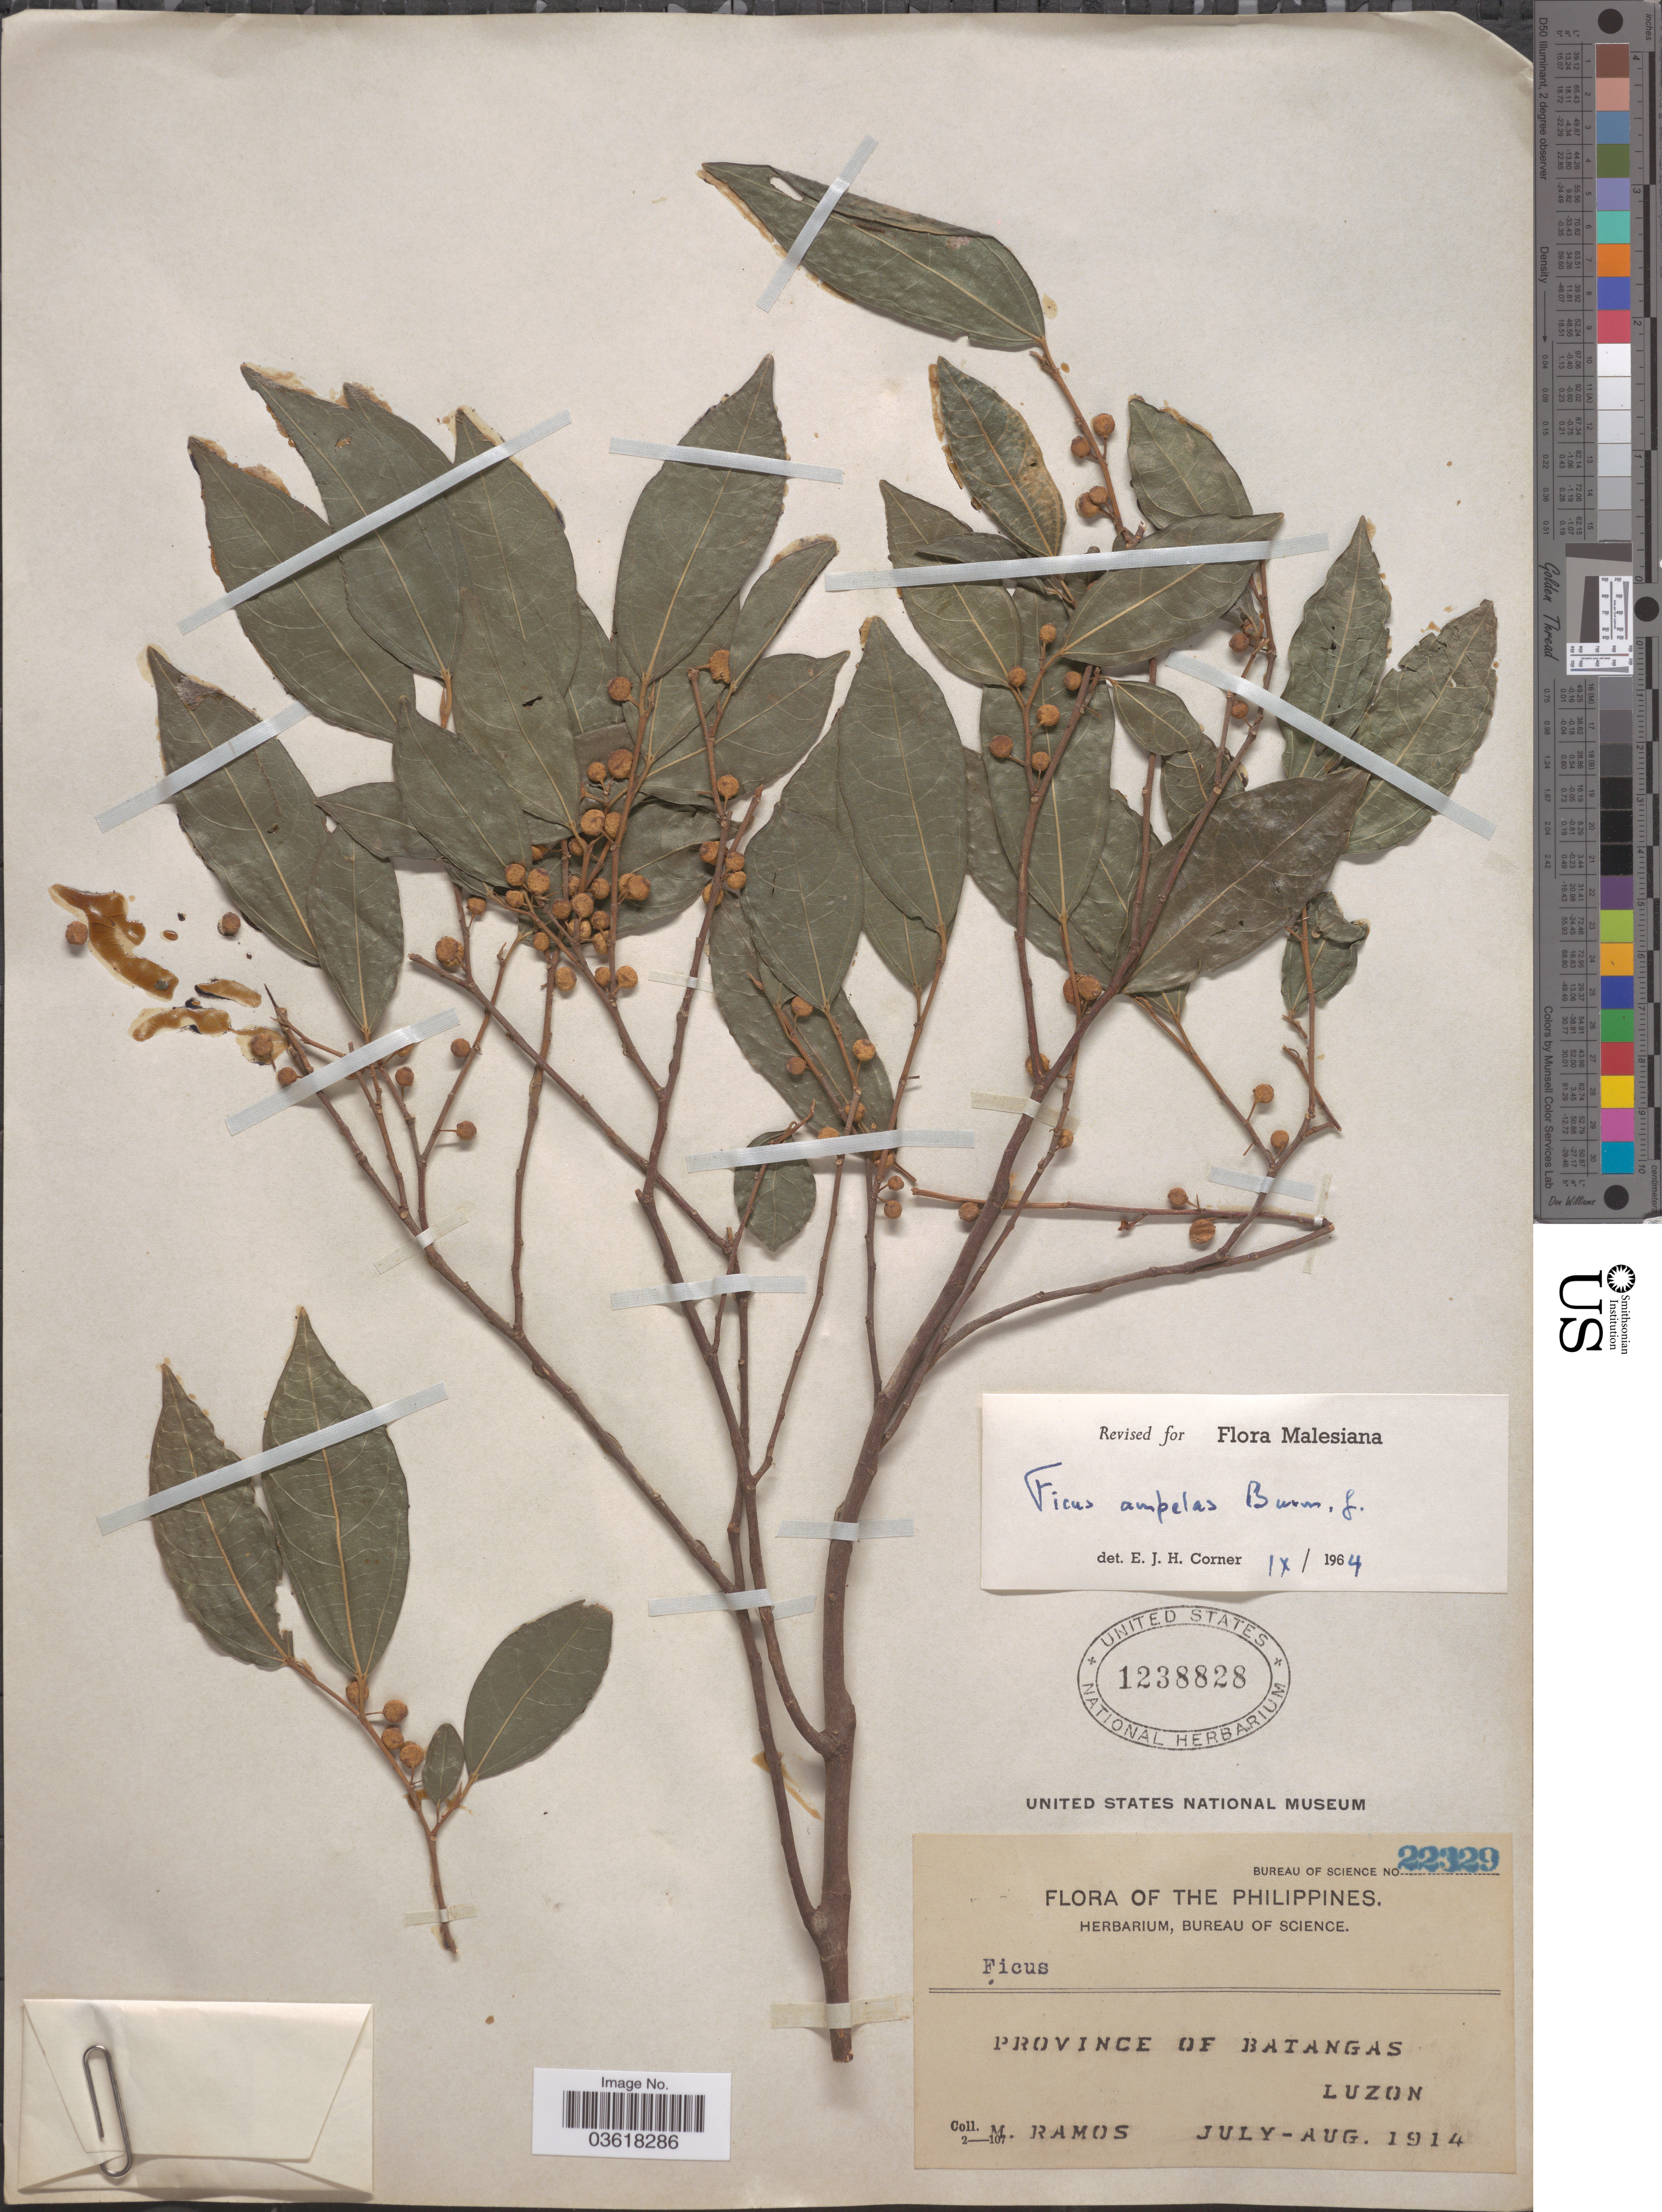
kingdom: Plantae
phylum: Tracheophyta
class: Magnoliopsida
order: Rosales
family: Moraceae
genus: Ficus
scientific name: Ficus ampelos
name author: Burm. f.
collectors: M. Ramos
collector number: Bureau of Science 22329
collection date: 1914-07/1914-08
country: Philippines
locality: Province of Batangas. Luzon.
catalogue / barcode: US 1238828